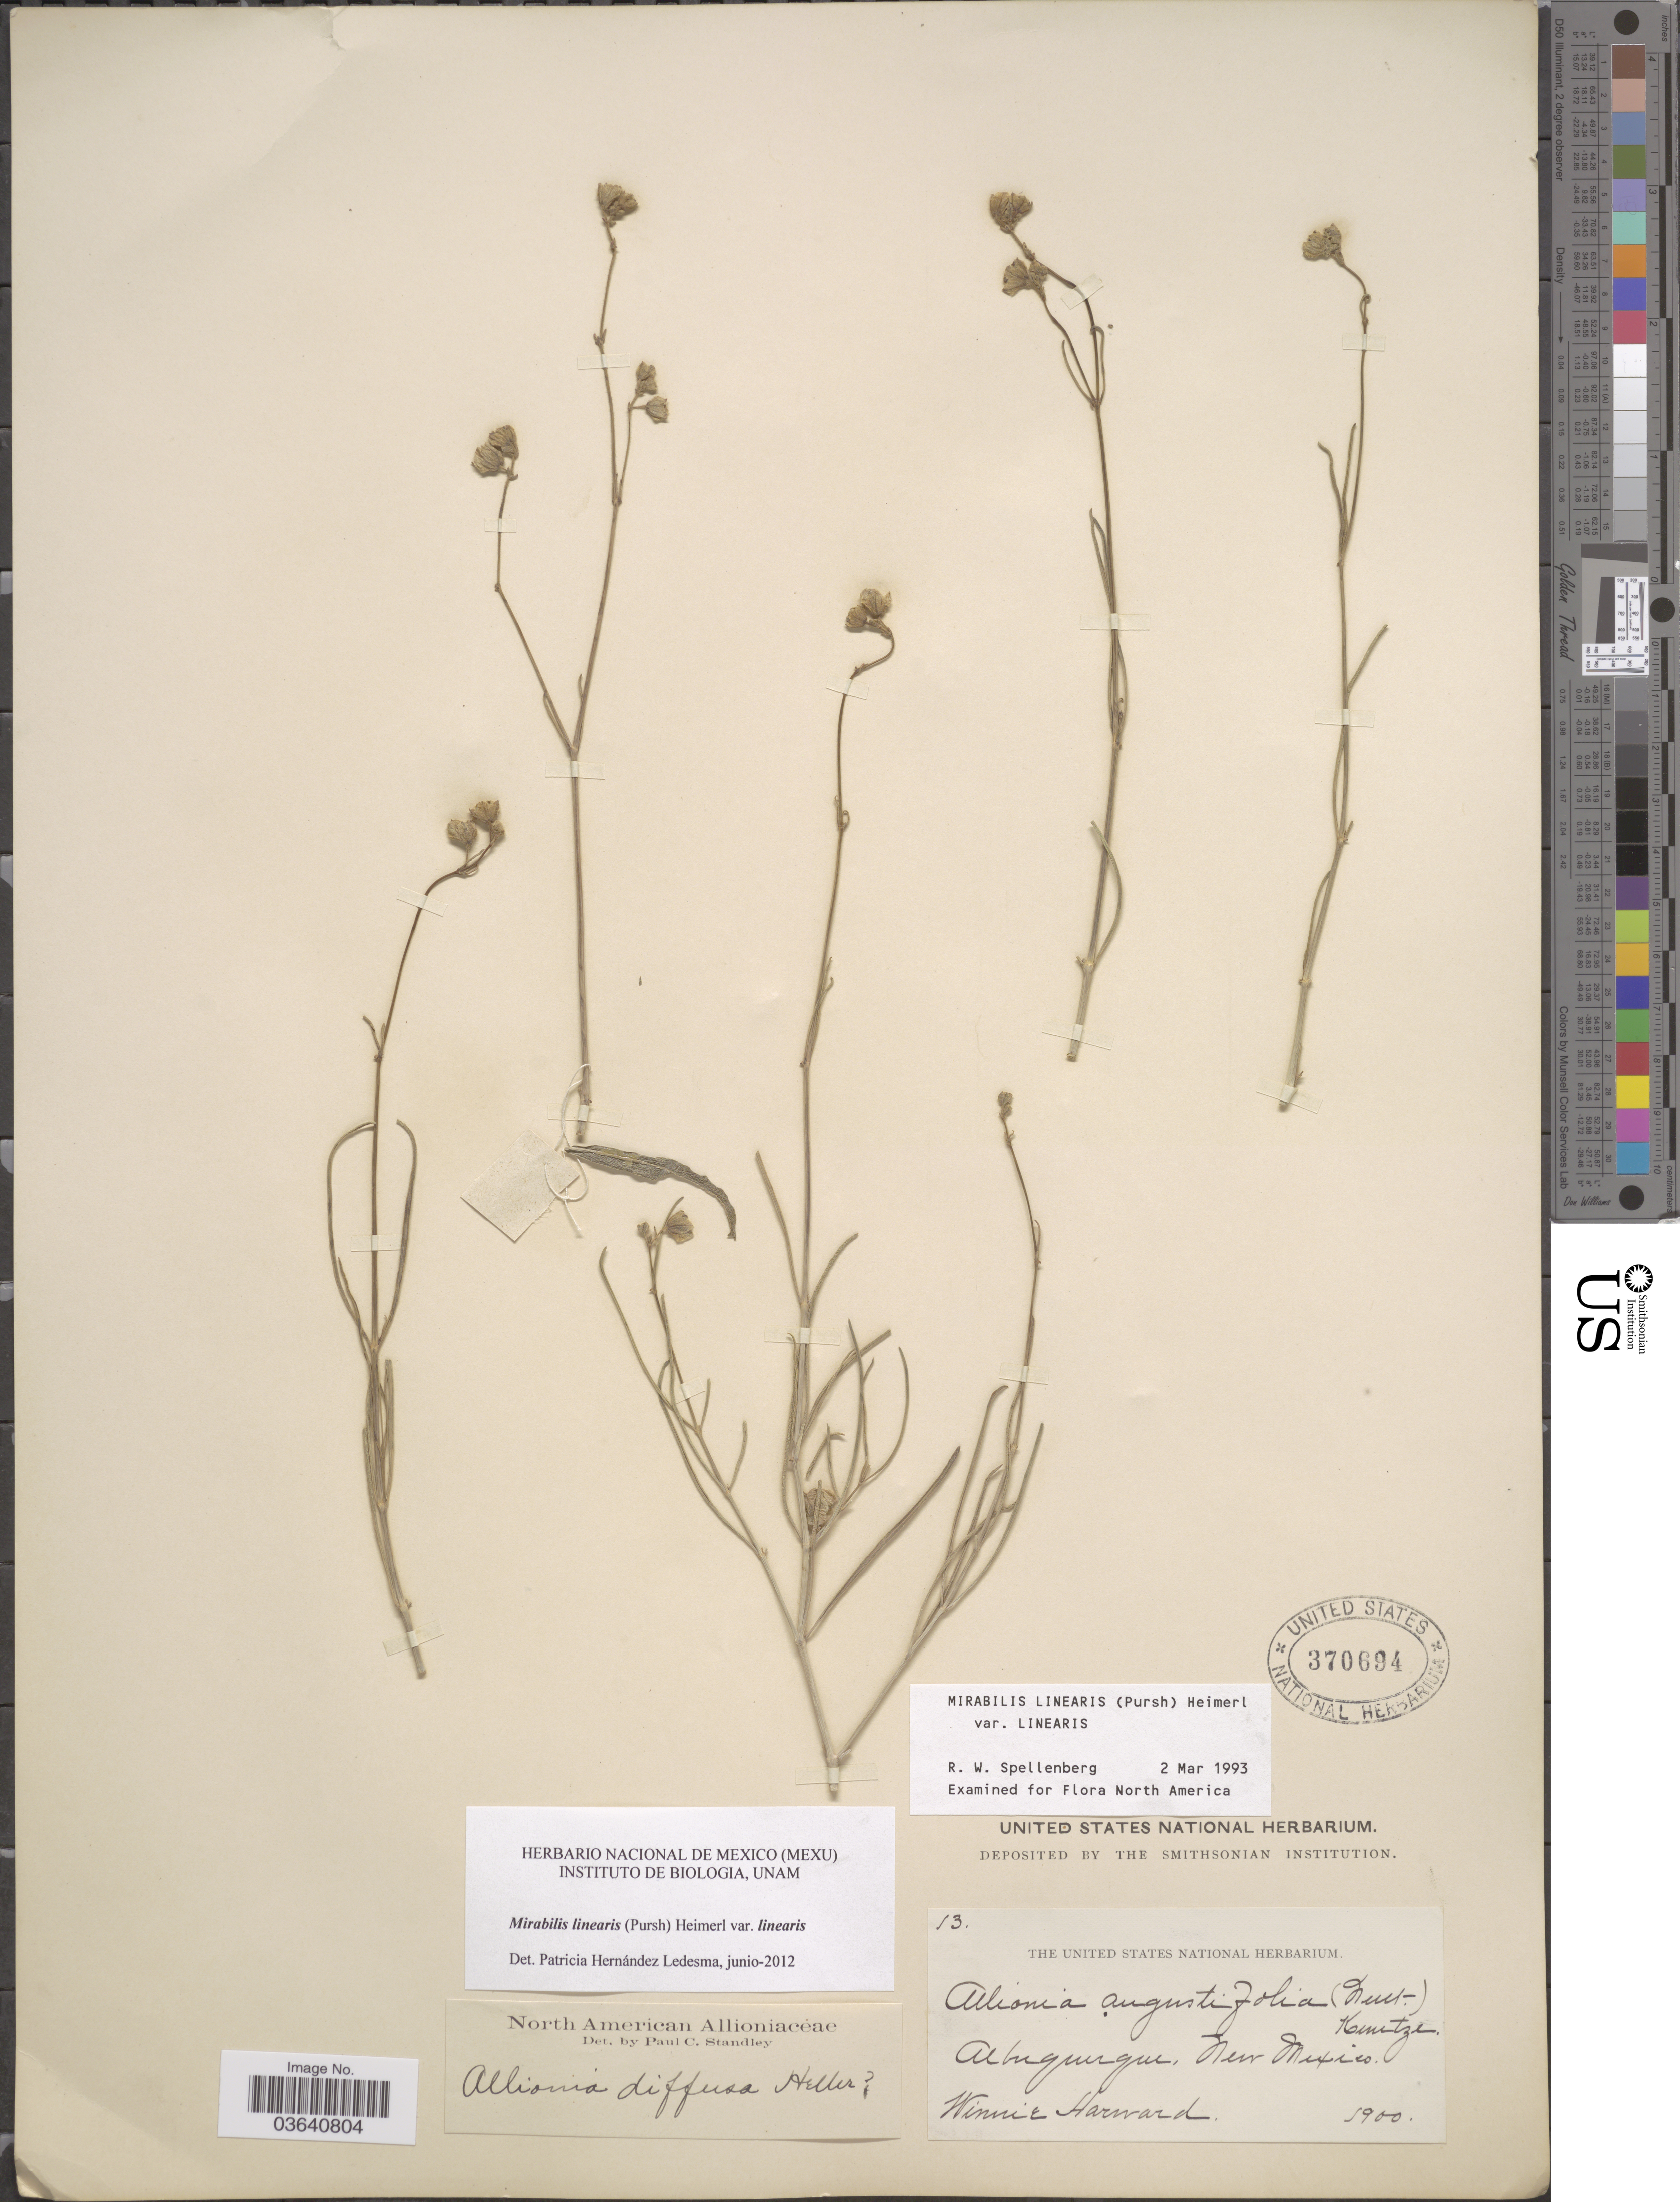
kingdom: Plantae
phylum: Tracheophyta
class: Magnoliopsida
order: Caryophyllales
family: Nyctaginaceae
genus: Mirabilis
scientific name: Mirabilis linearis var. linearis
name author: (Pursh) Heimerl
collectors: W. Harward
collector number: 13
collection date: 1900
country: United States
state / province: New Mexico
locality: Albuquerque.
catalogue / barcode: US 370694